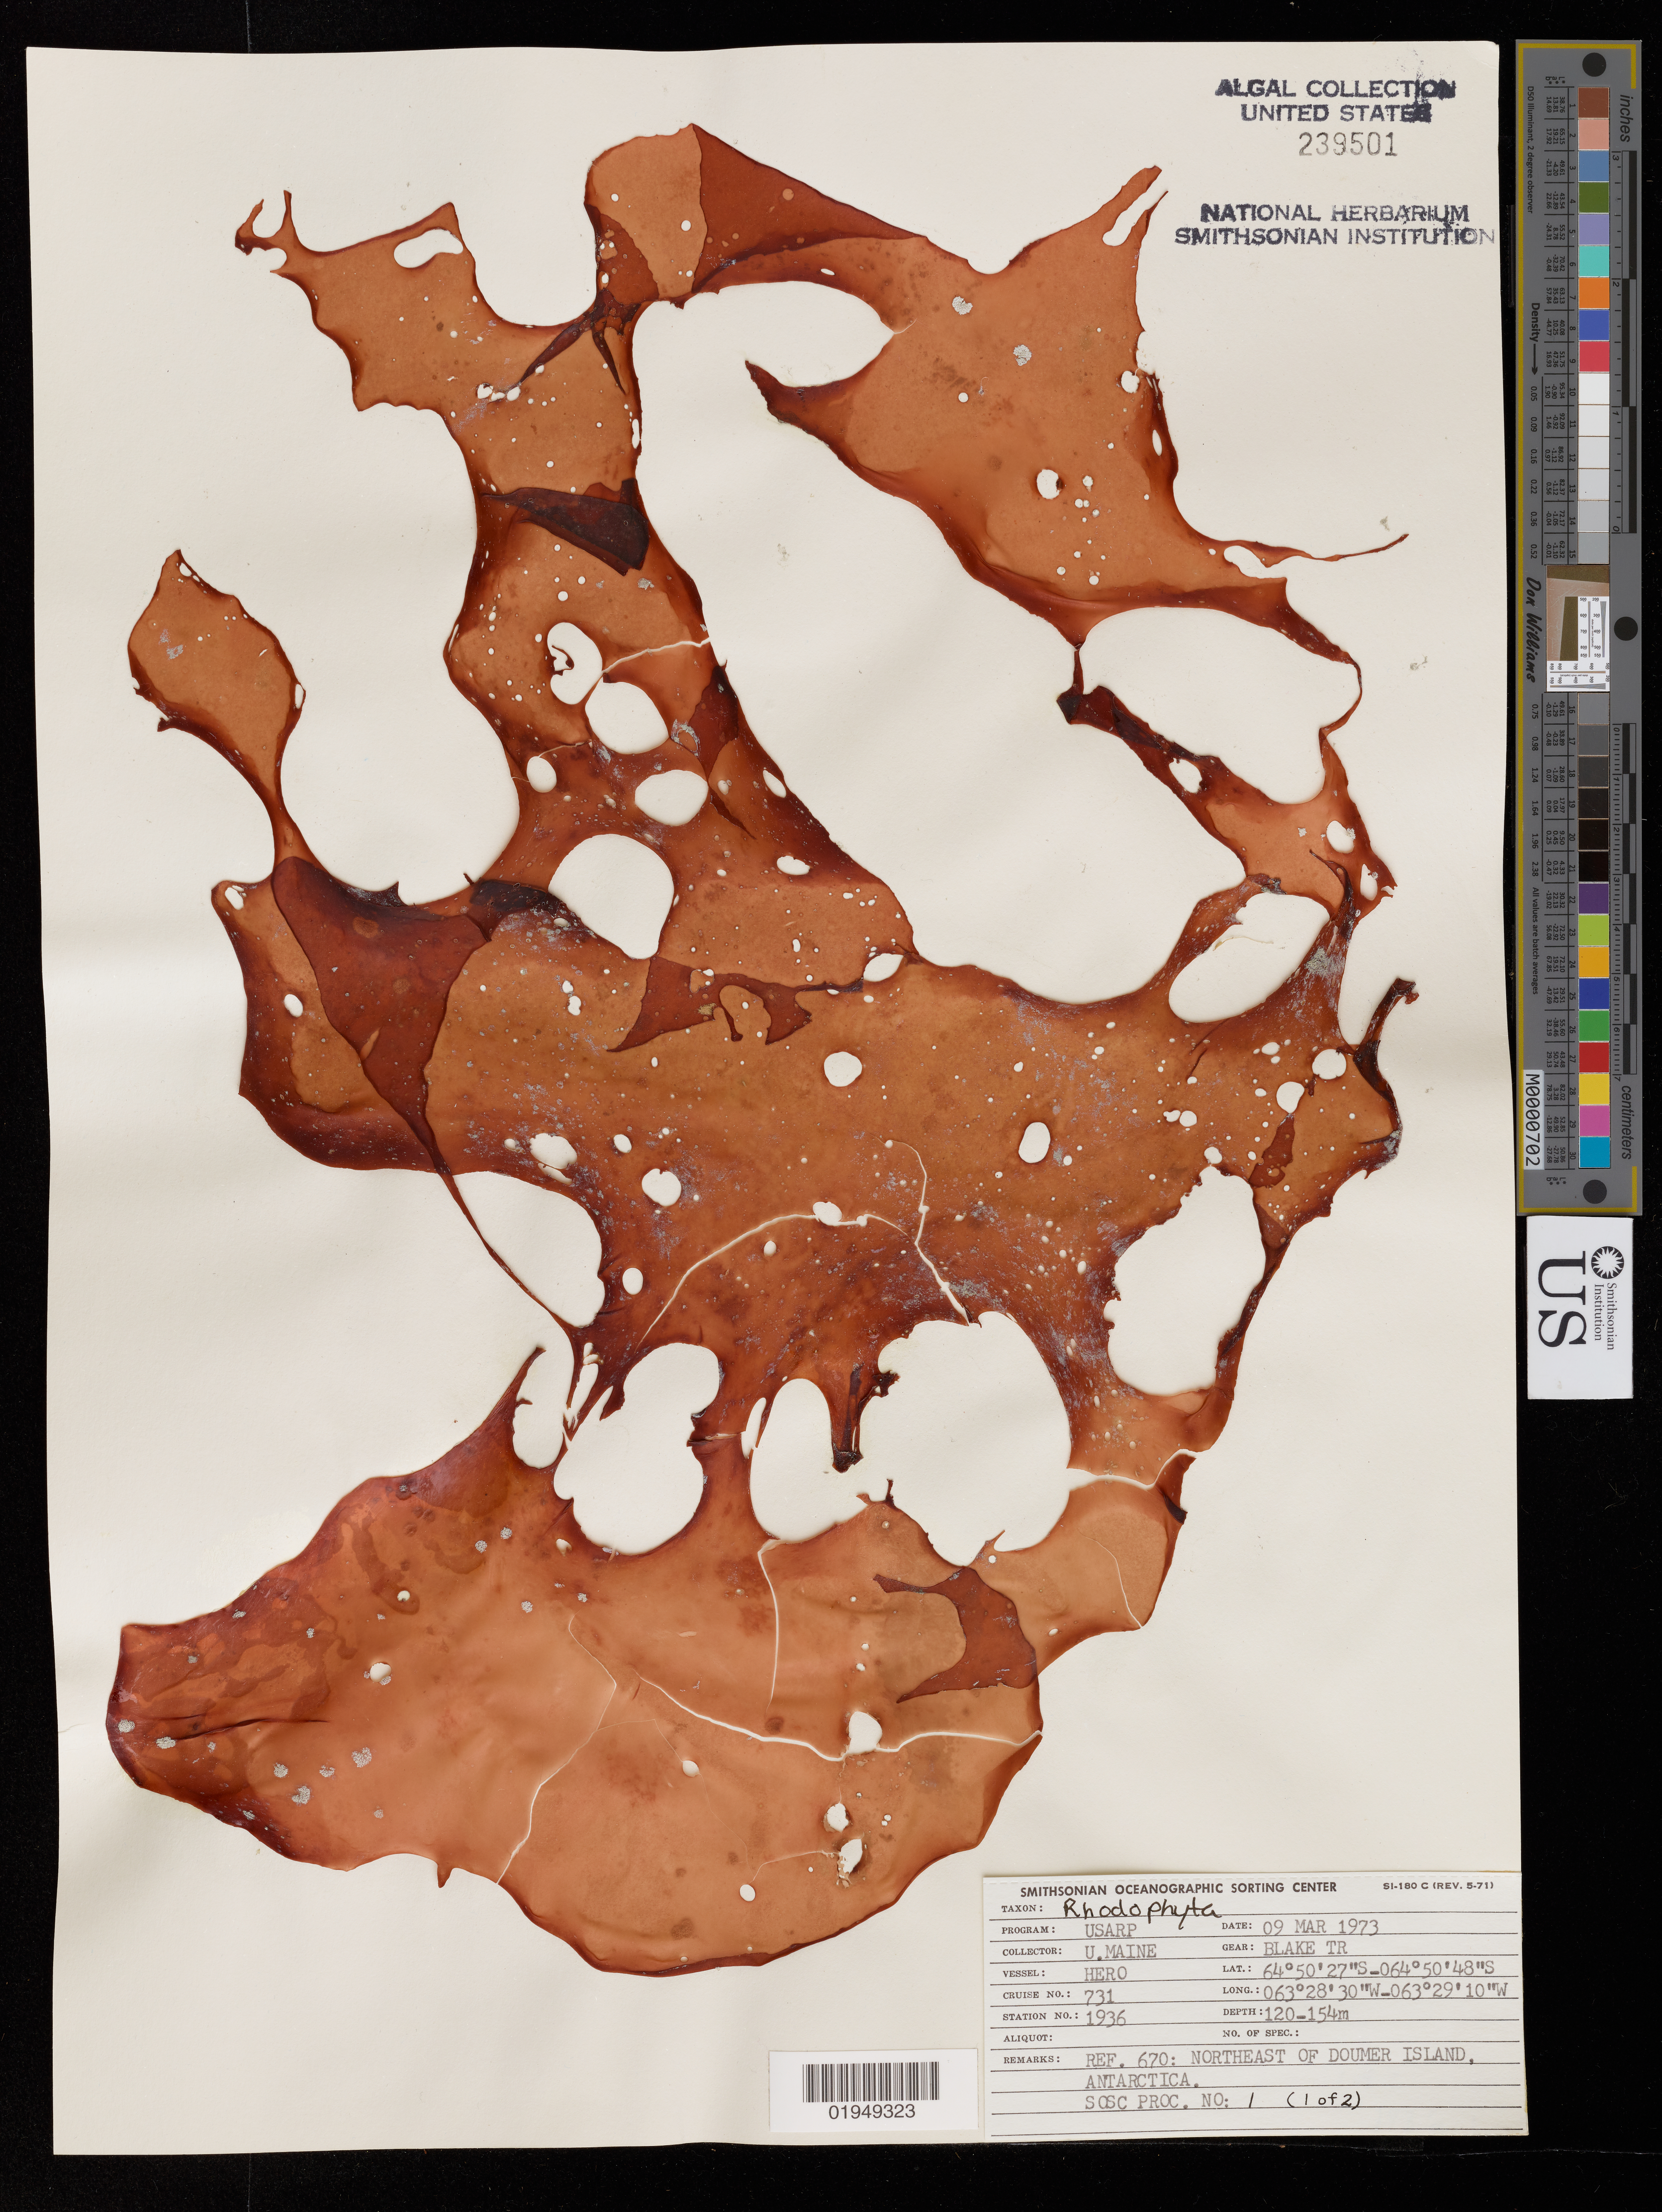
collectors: University of Maine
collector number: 670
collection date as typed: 09 Mar 1973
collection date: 1973-03-09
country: Antarctica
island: Doumer Island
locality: Northeast of Doumer Island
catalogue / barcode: US 239501